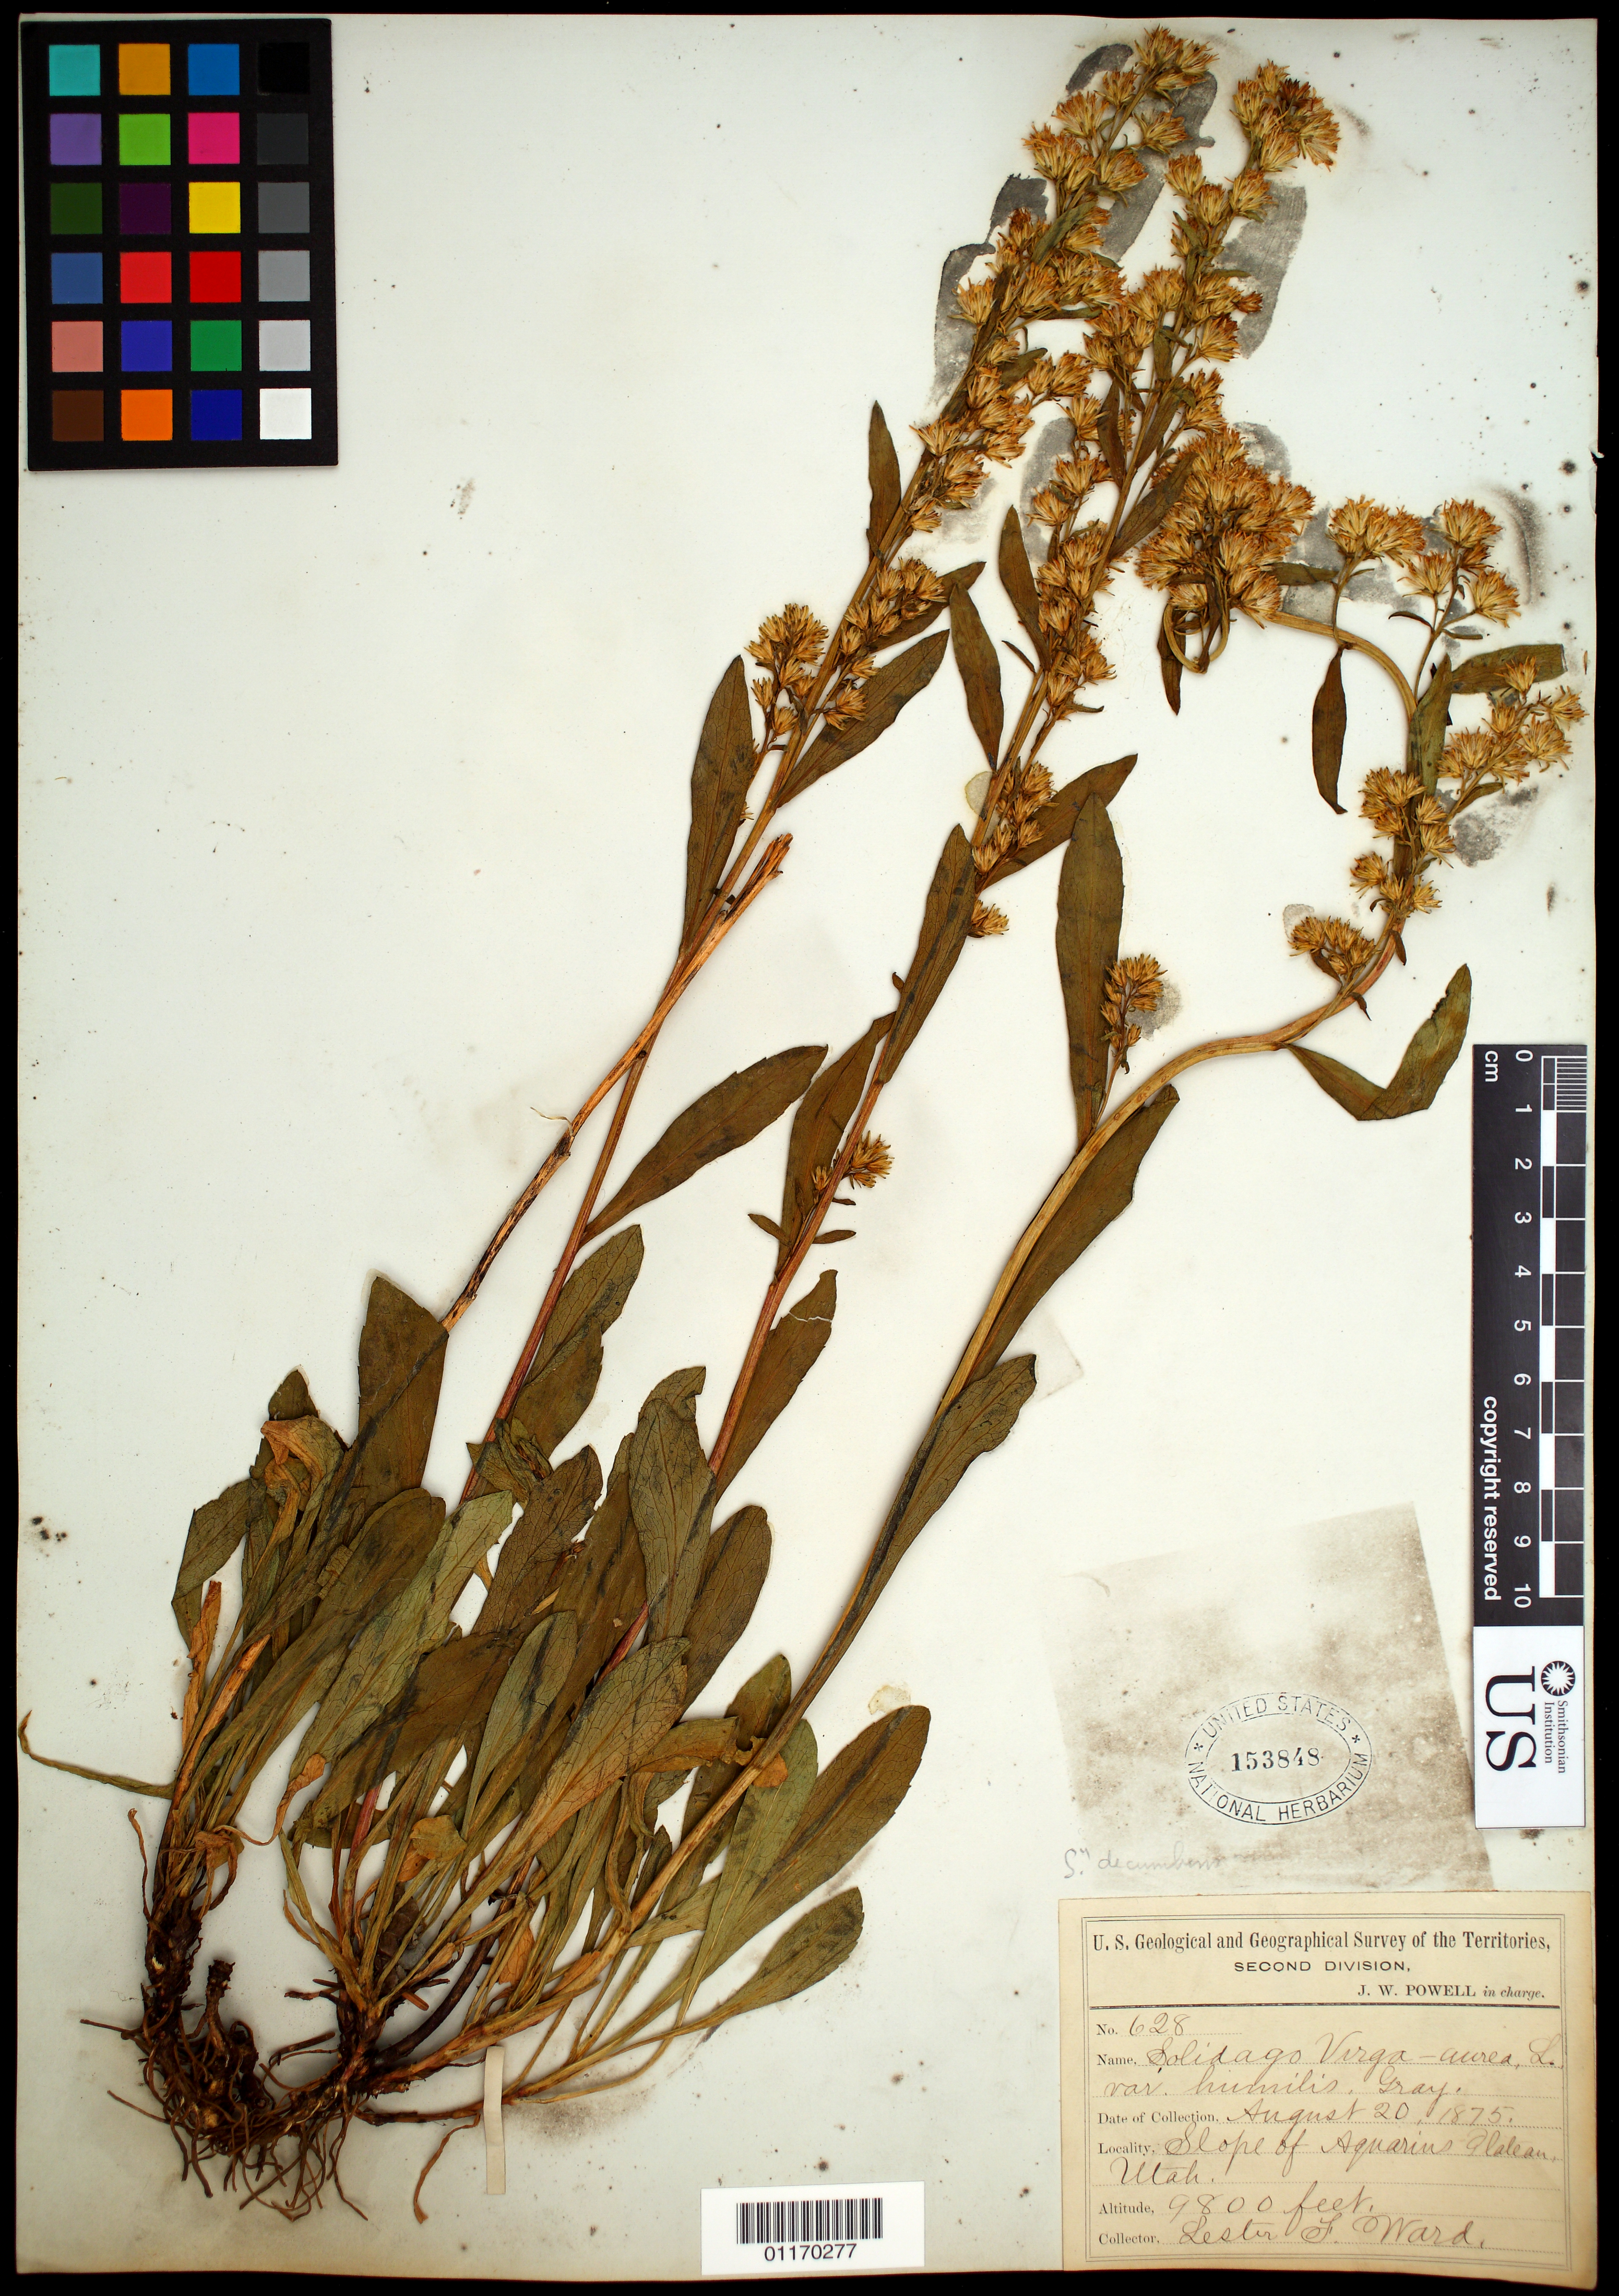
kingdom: Plantae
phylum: Tracheophyta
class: Magnoliopsida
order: Asterales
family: Asteraceae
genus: Solidago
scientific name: Solidago decumbens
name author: Greene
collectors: L. F. Ward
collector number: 628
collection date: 1875-08-20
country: United States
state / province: Utah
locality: Slope of Aquarius Plateau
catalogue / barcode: US 153848